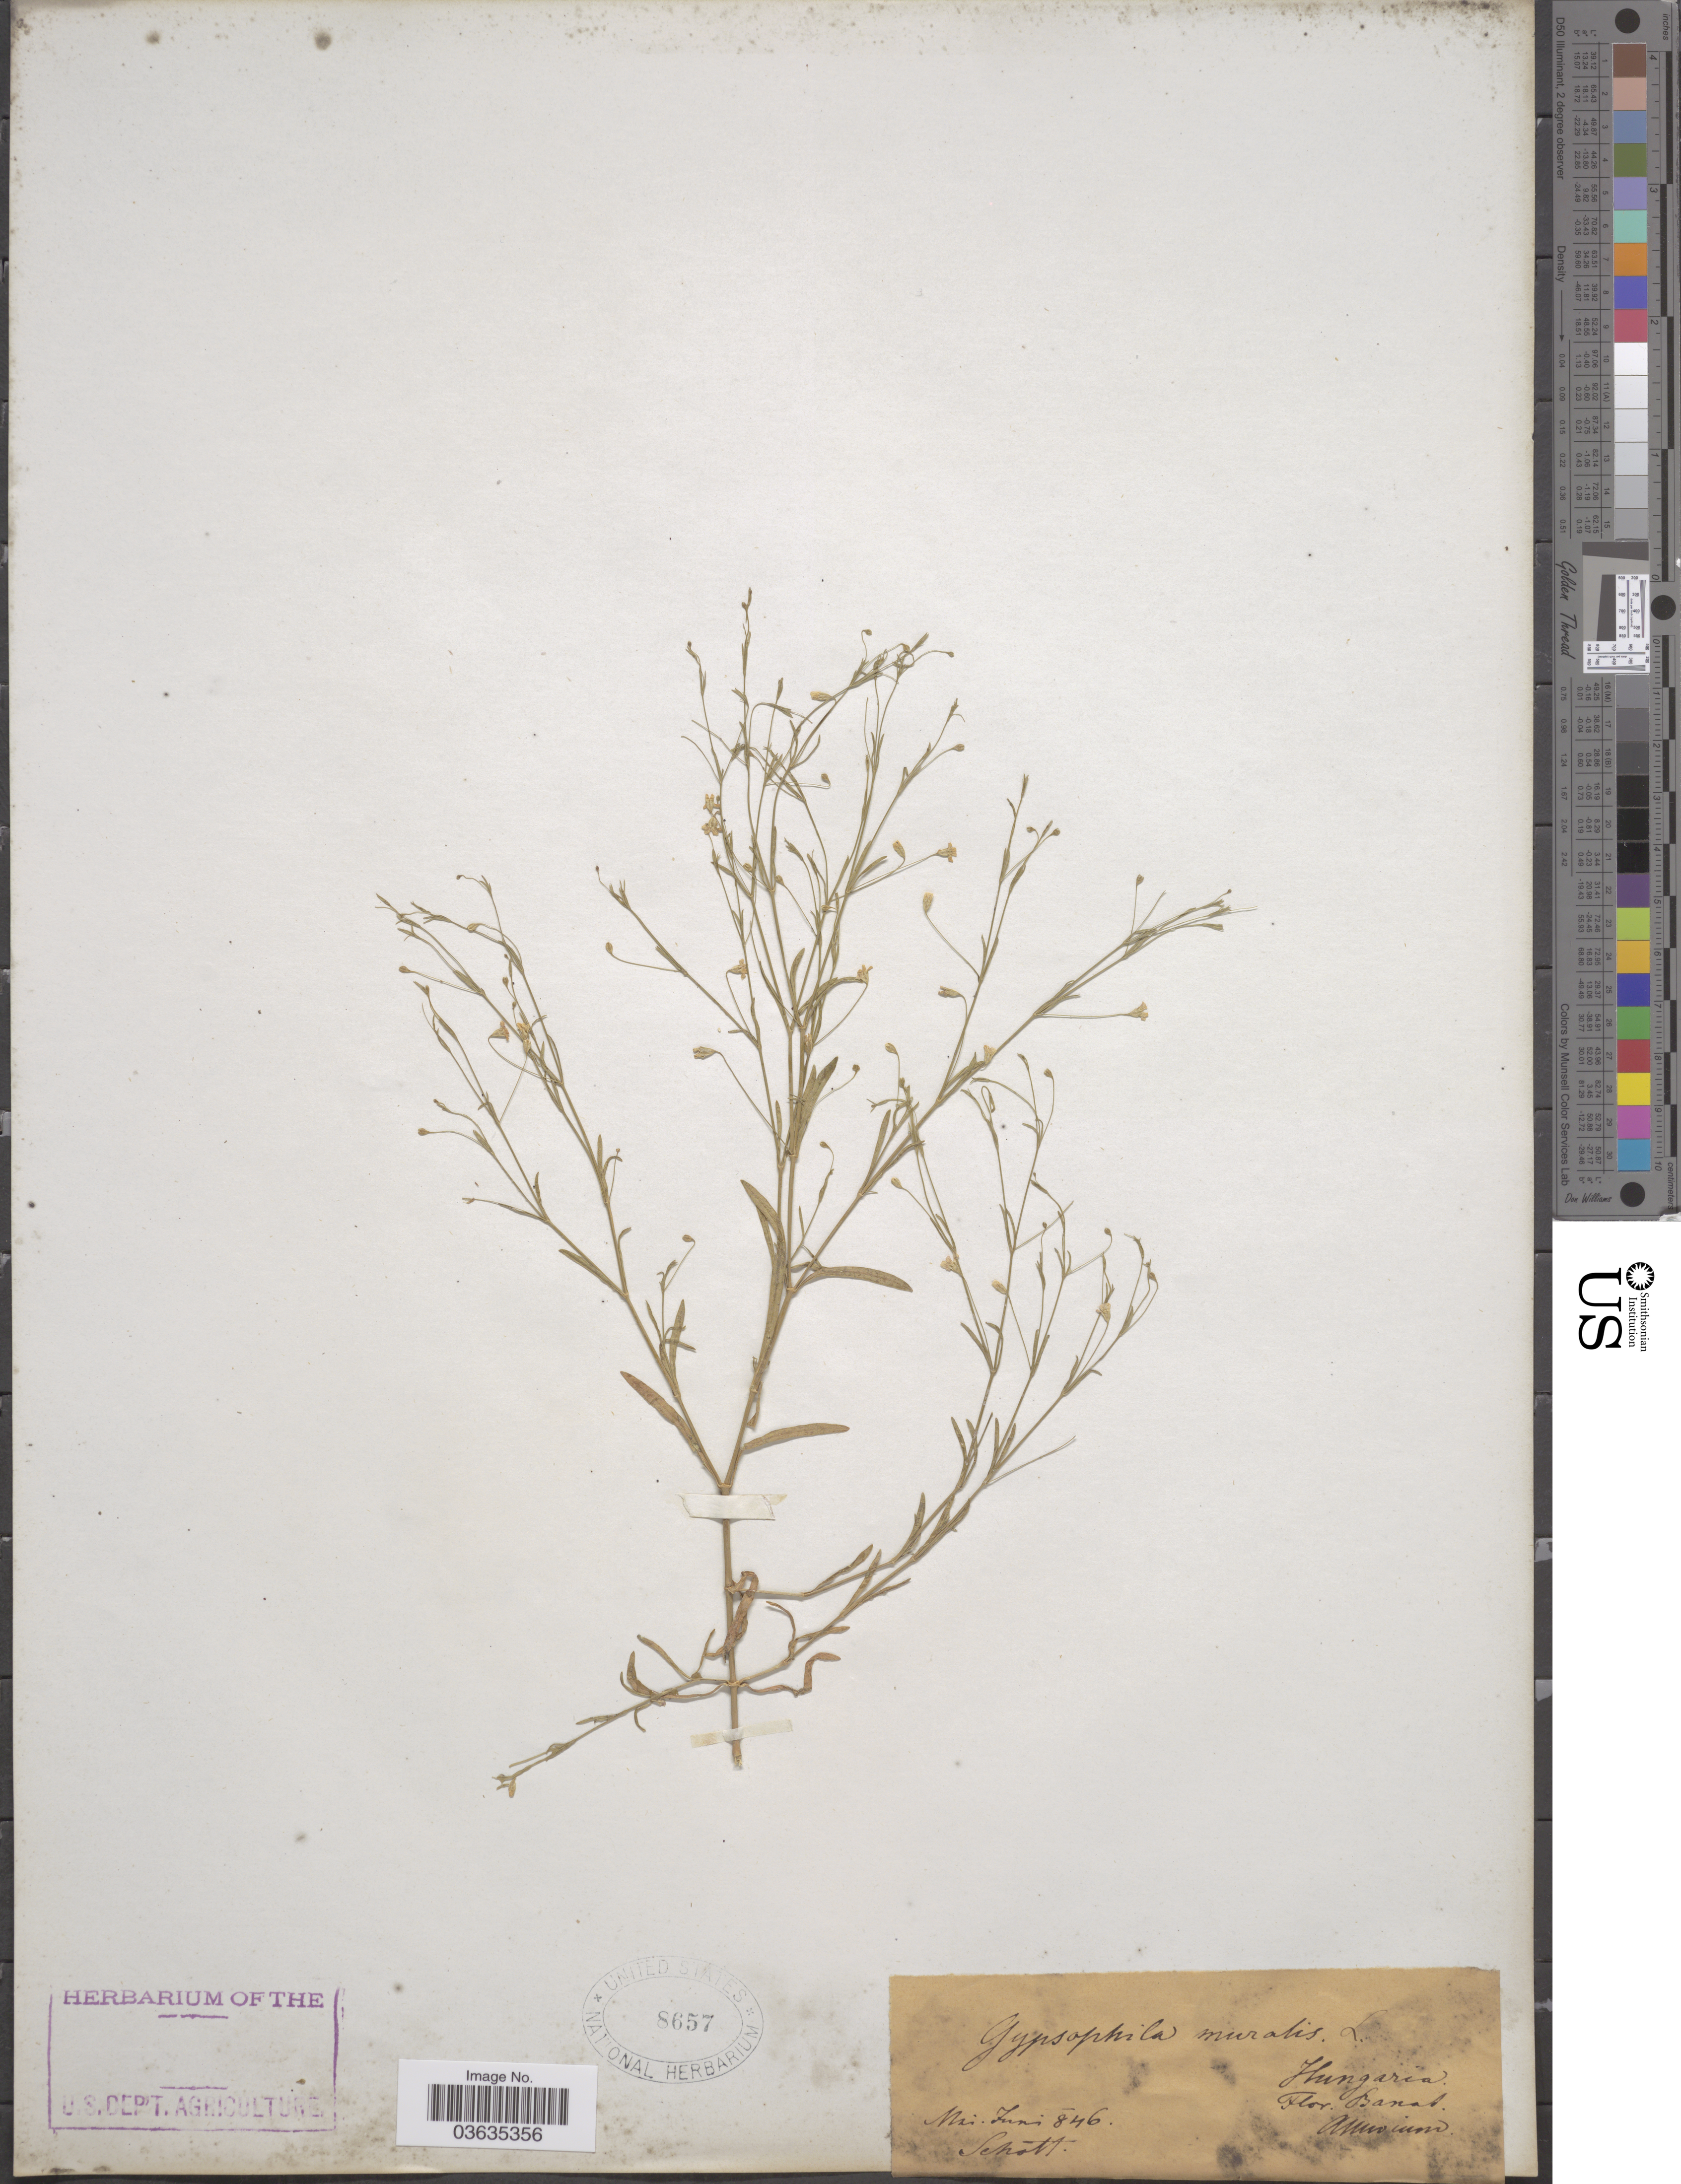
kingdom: Plantae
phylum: Tracheophyta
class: Magnoliopsida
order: Caryophyllales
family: Caryophyllaceae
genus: Psammophiliella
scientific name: Psammophiliella muralis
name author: (L.) Ikonn.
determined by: U.S. National Herbarium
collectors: Schott, --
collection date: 1846-05/1846-06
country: Hungary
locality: Banat.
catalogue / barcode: US 8657